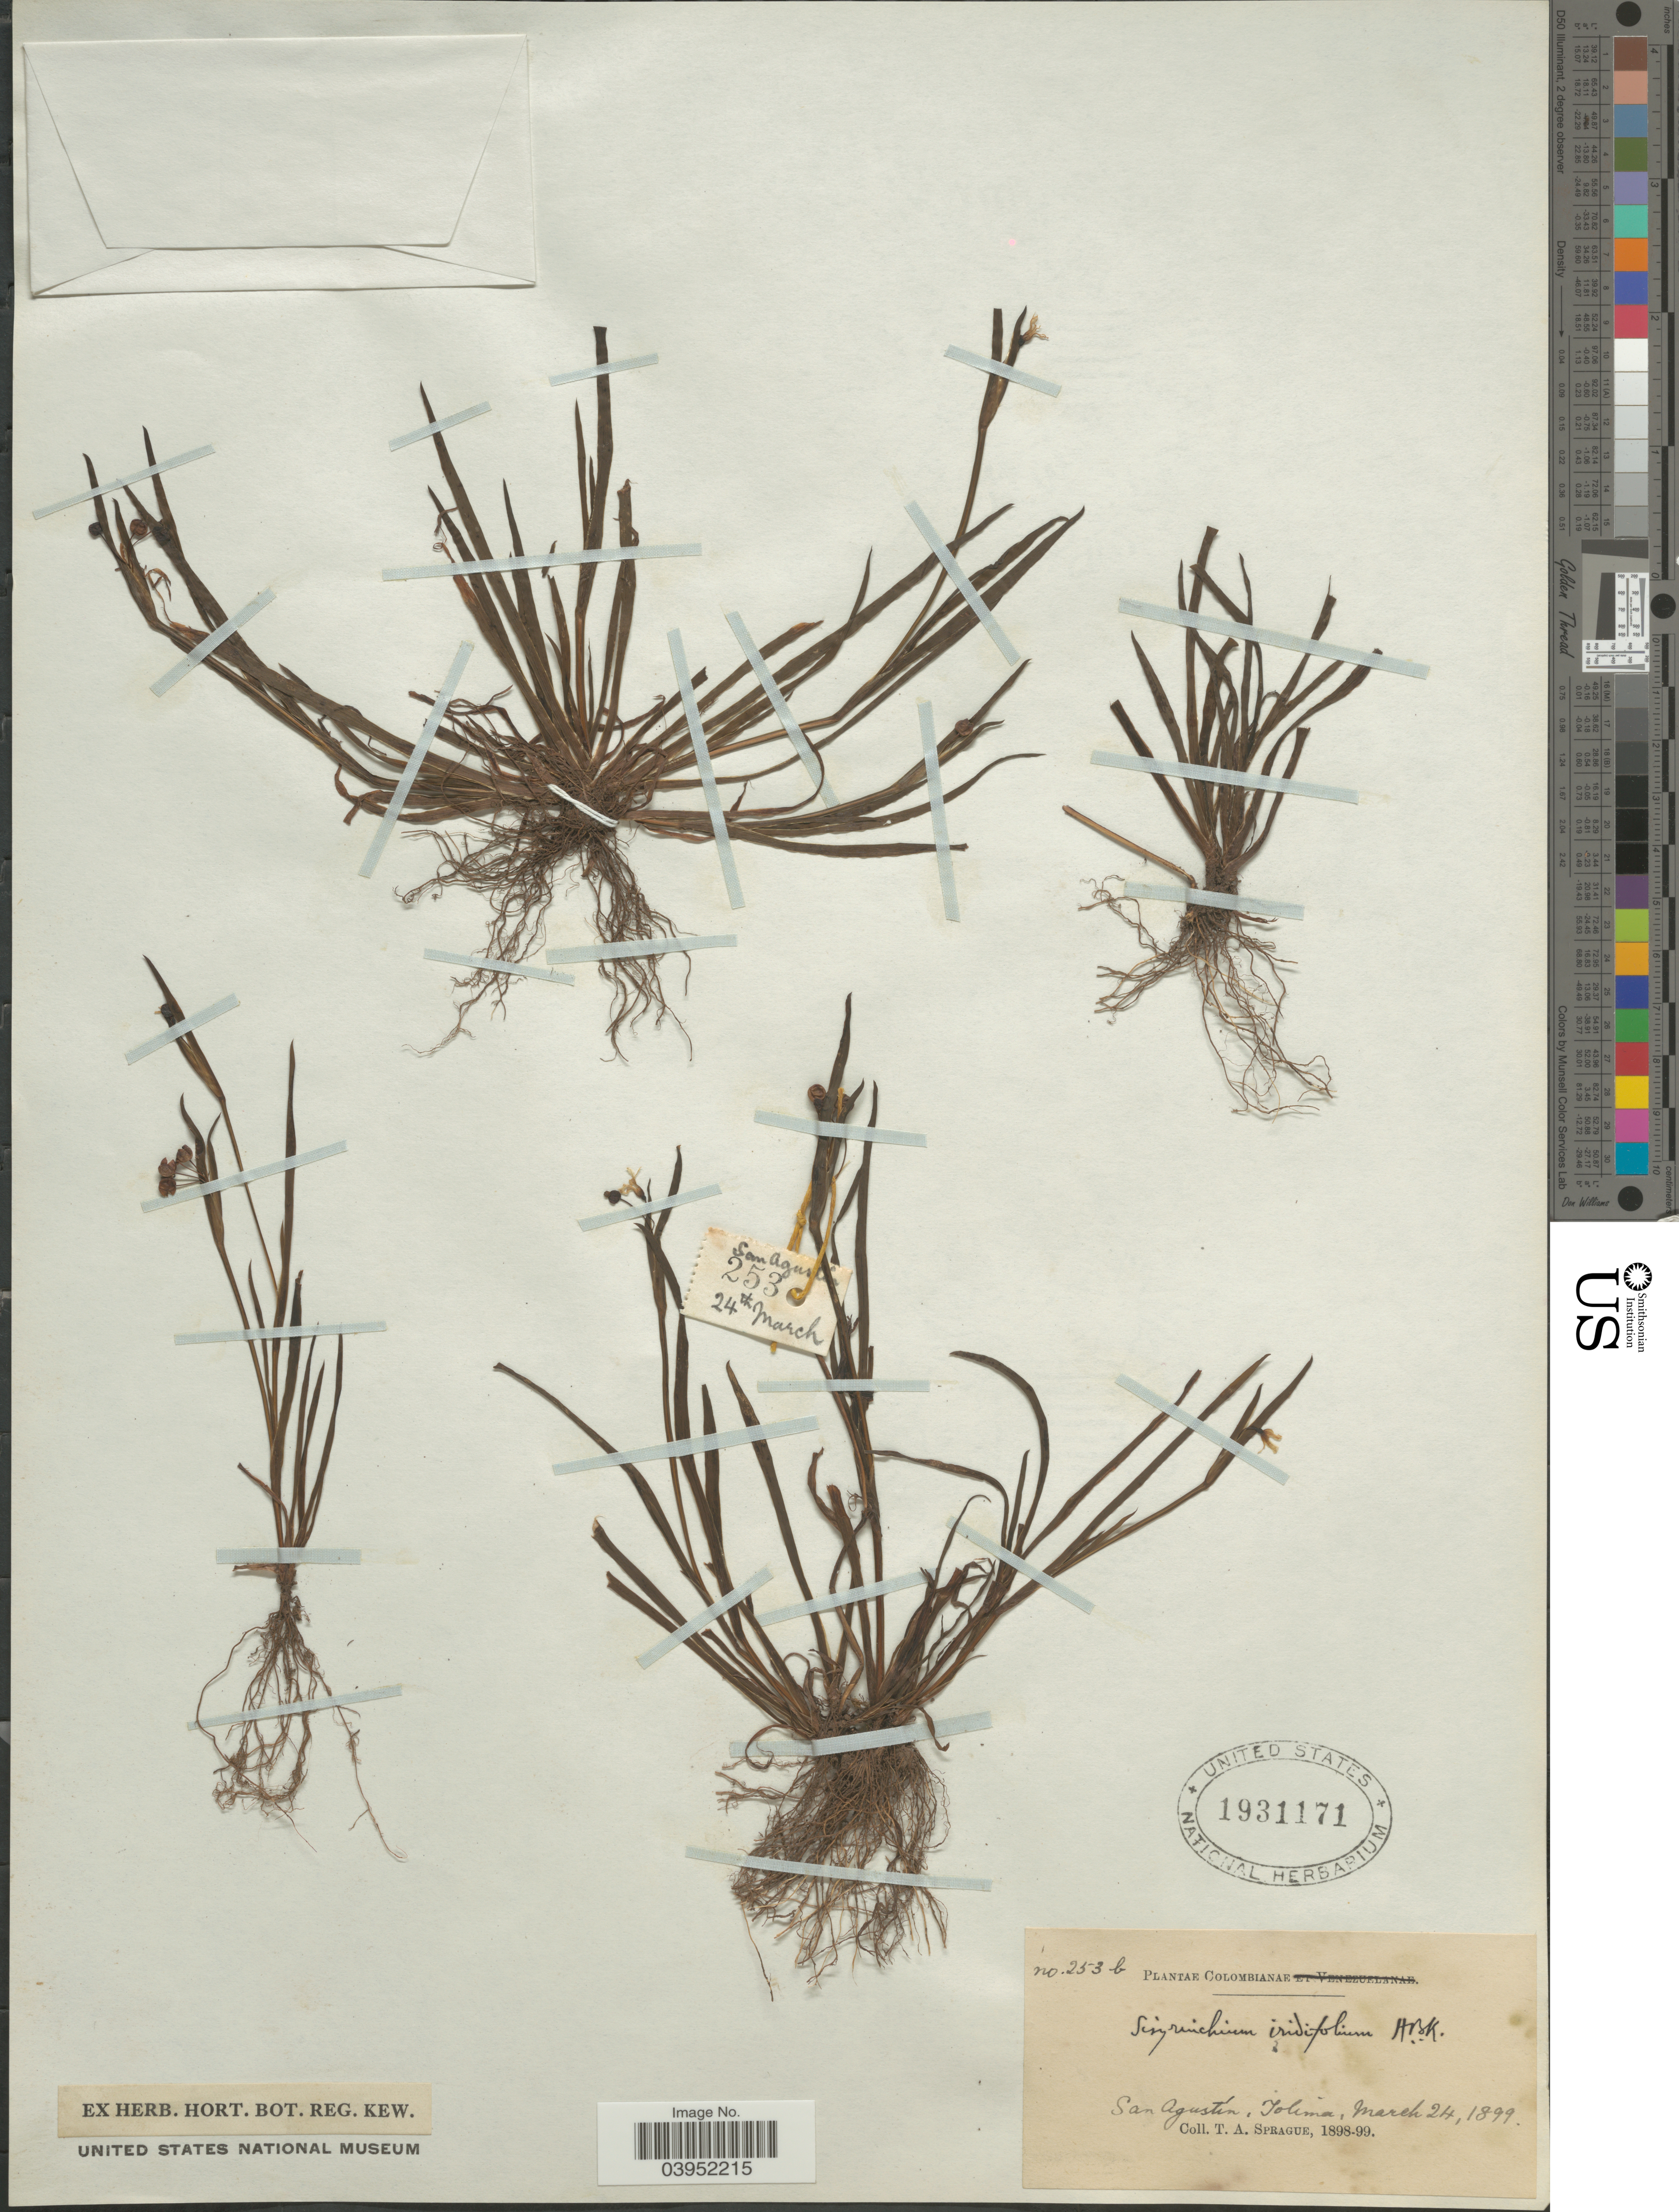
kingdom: Plantae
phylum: Tracheophyta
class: Liliopsida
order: Asparagales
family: Iridaceae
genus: Sisyrinchium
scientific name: Sisyrinchium micranthum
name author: Cav.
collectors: T. A. Sprague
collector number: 253b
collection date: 1899-03-24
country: Colombia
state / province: Tolima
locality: San Agustín.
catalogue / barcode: US 1931171